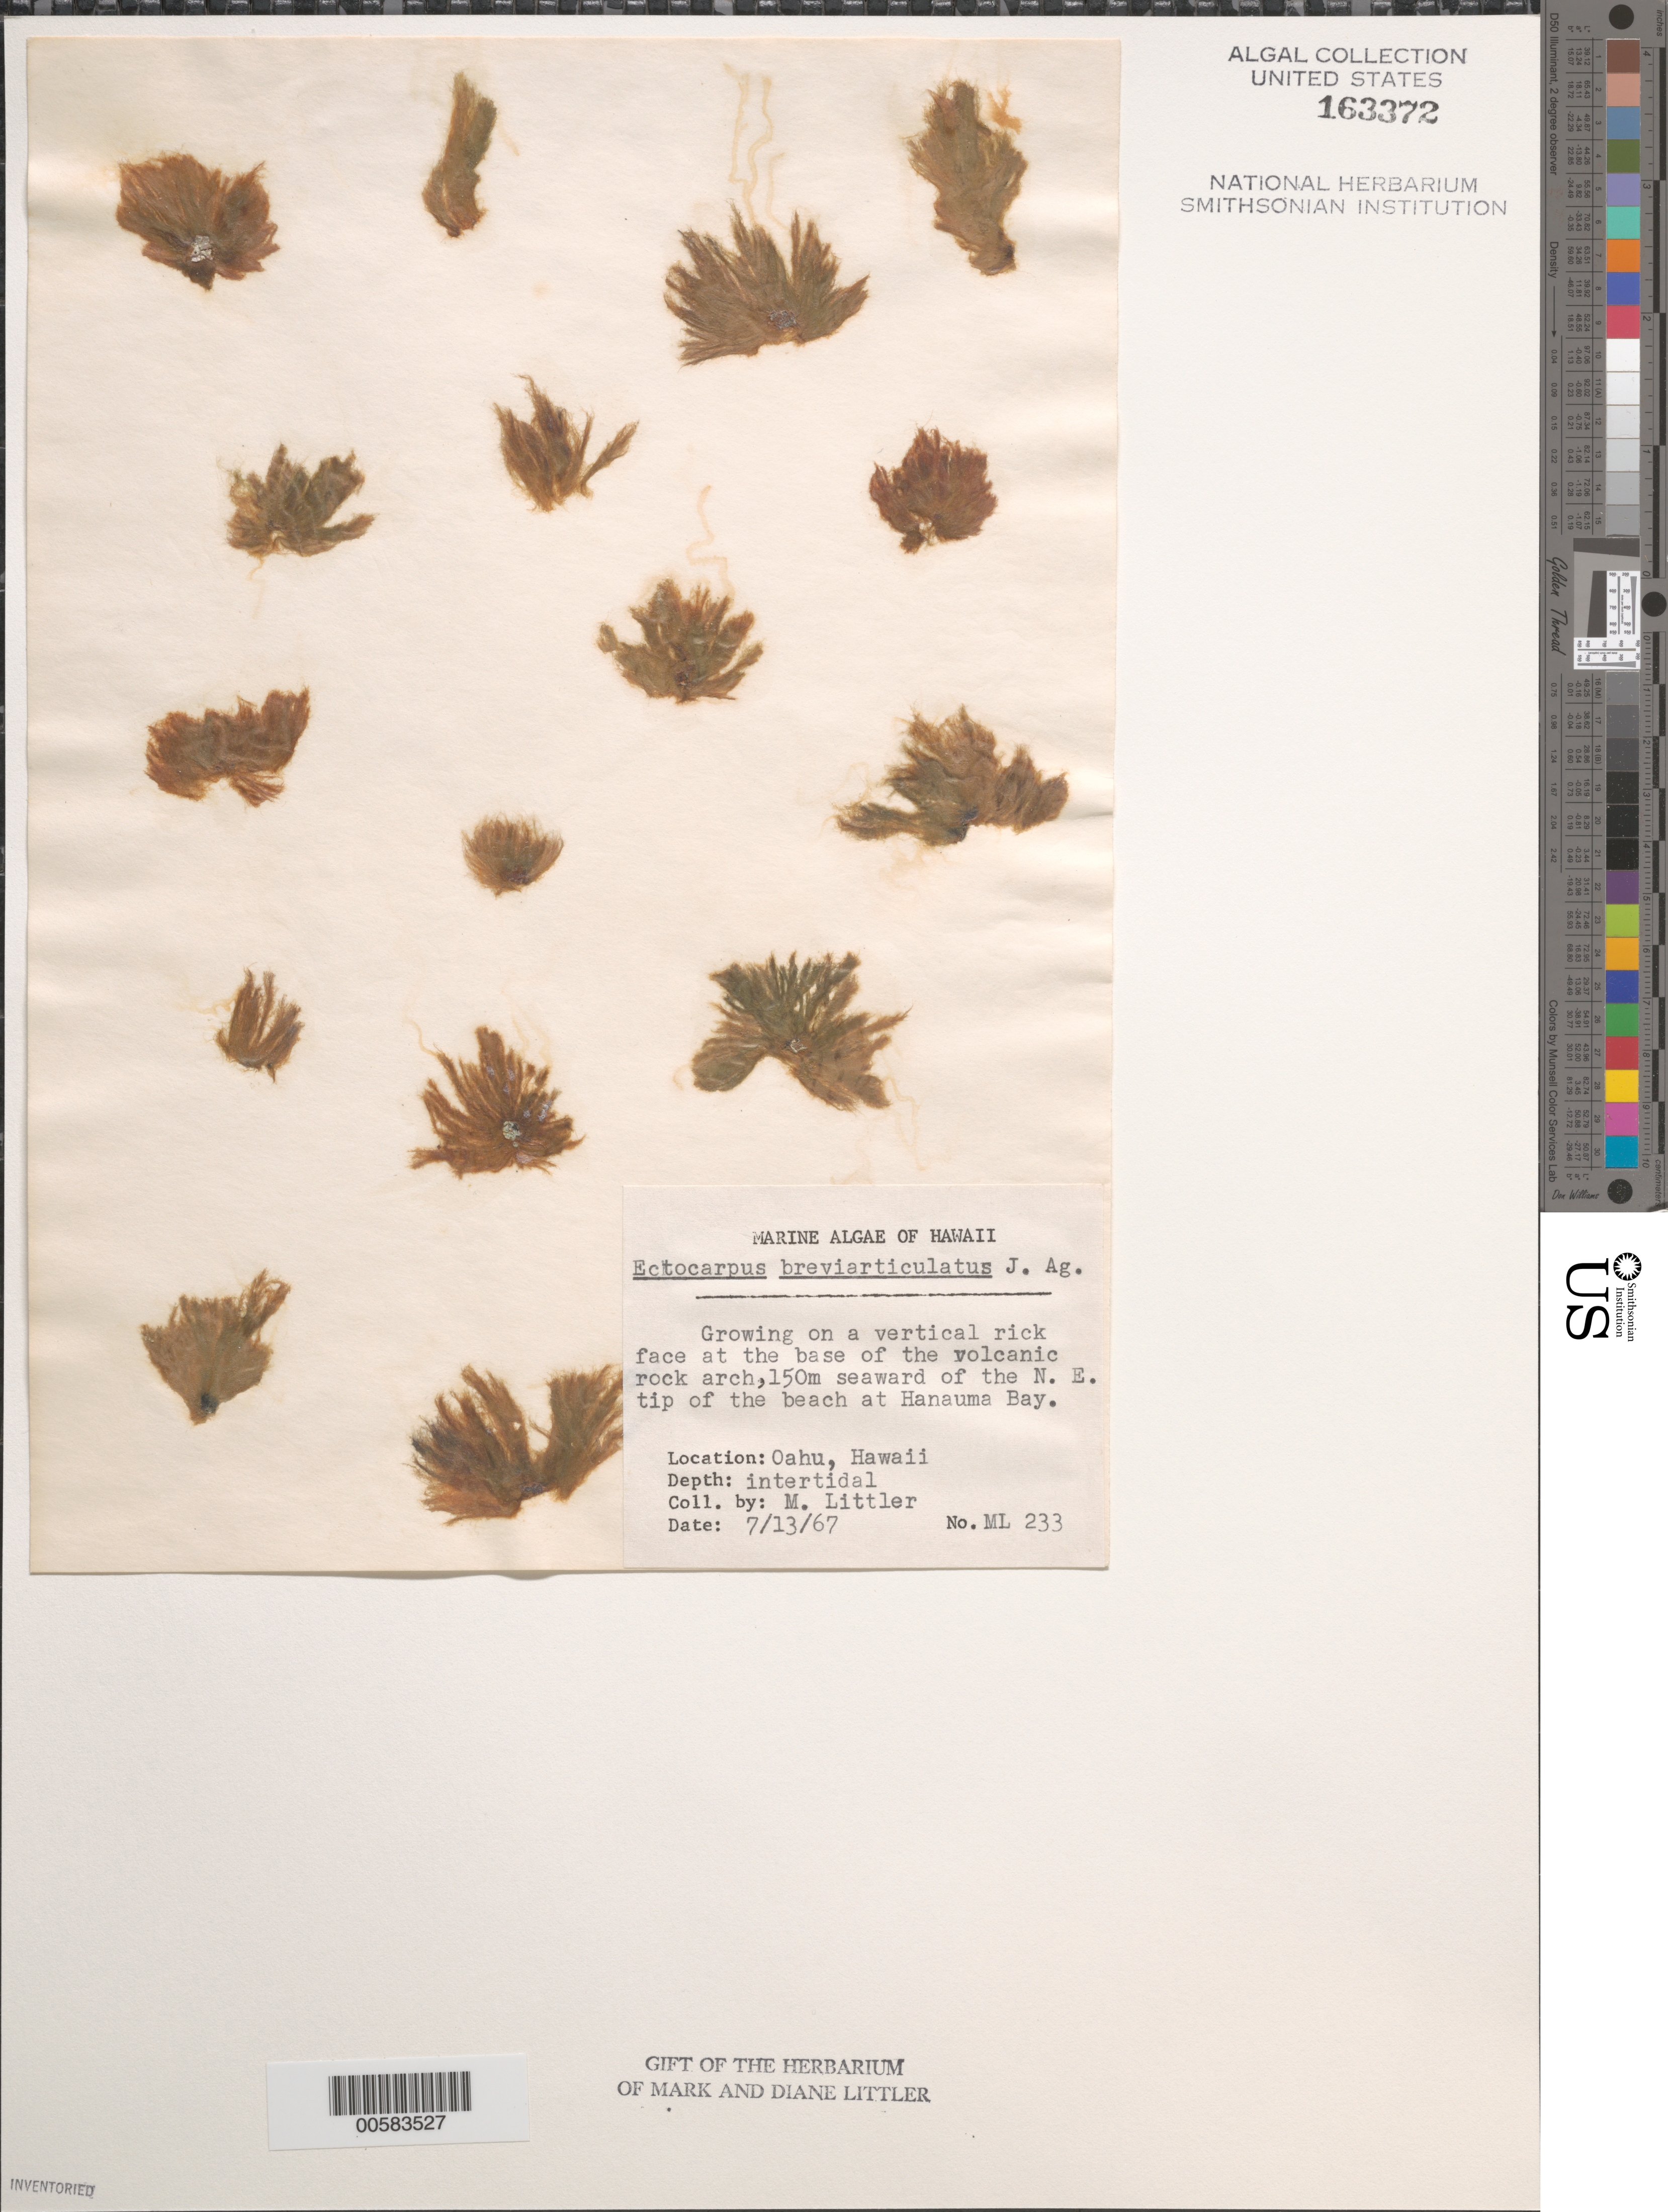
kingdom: Chromista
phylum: Ochrophyta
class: Phaeophyceae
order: Scytothamnales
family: Asteronemataceae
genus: Asteronema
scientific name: Asteronema breviarticulatum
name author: (J. Agardh) Ouriques & Bouzon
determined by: Algae name updating Project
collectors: M. M. Littler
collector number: ML 233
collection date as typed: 13 Jul 1967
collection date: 1967-07-13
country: United States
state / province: Hawaii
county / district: Honolulu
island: Oahu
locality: Hanauma Bay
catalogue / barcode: US 163372